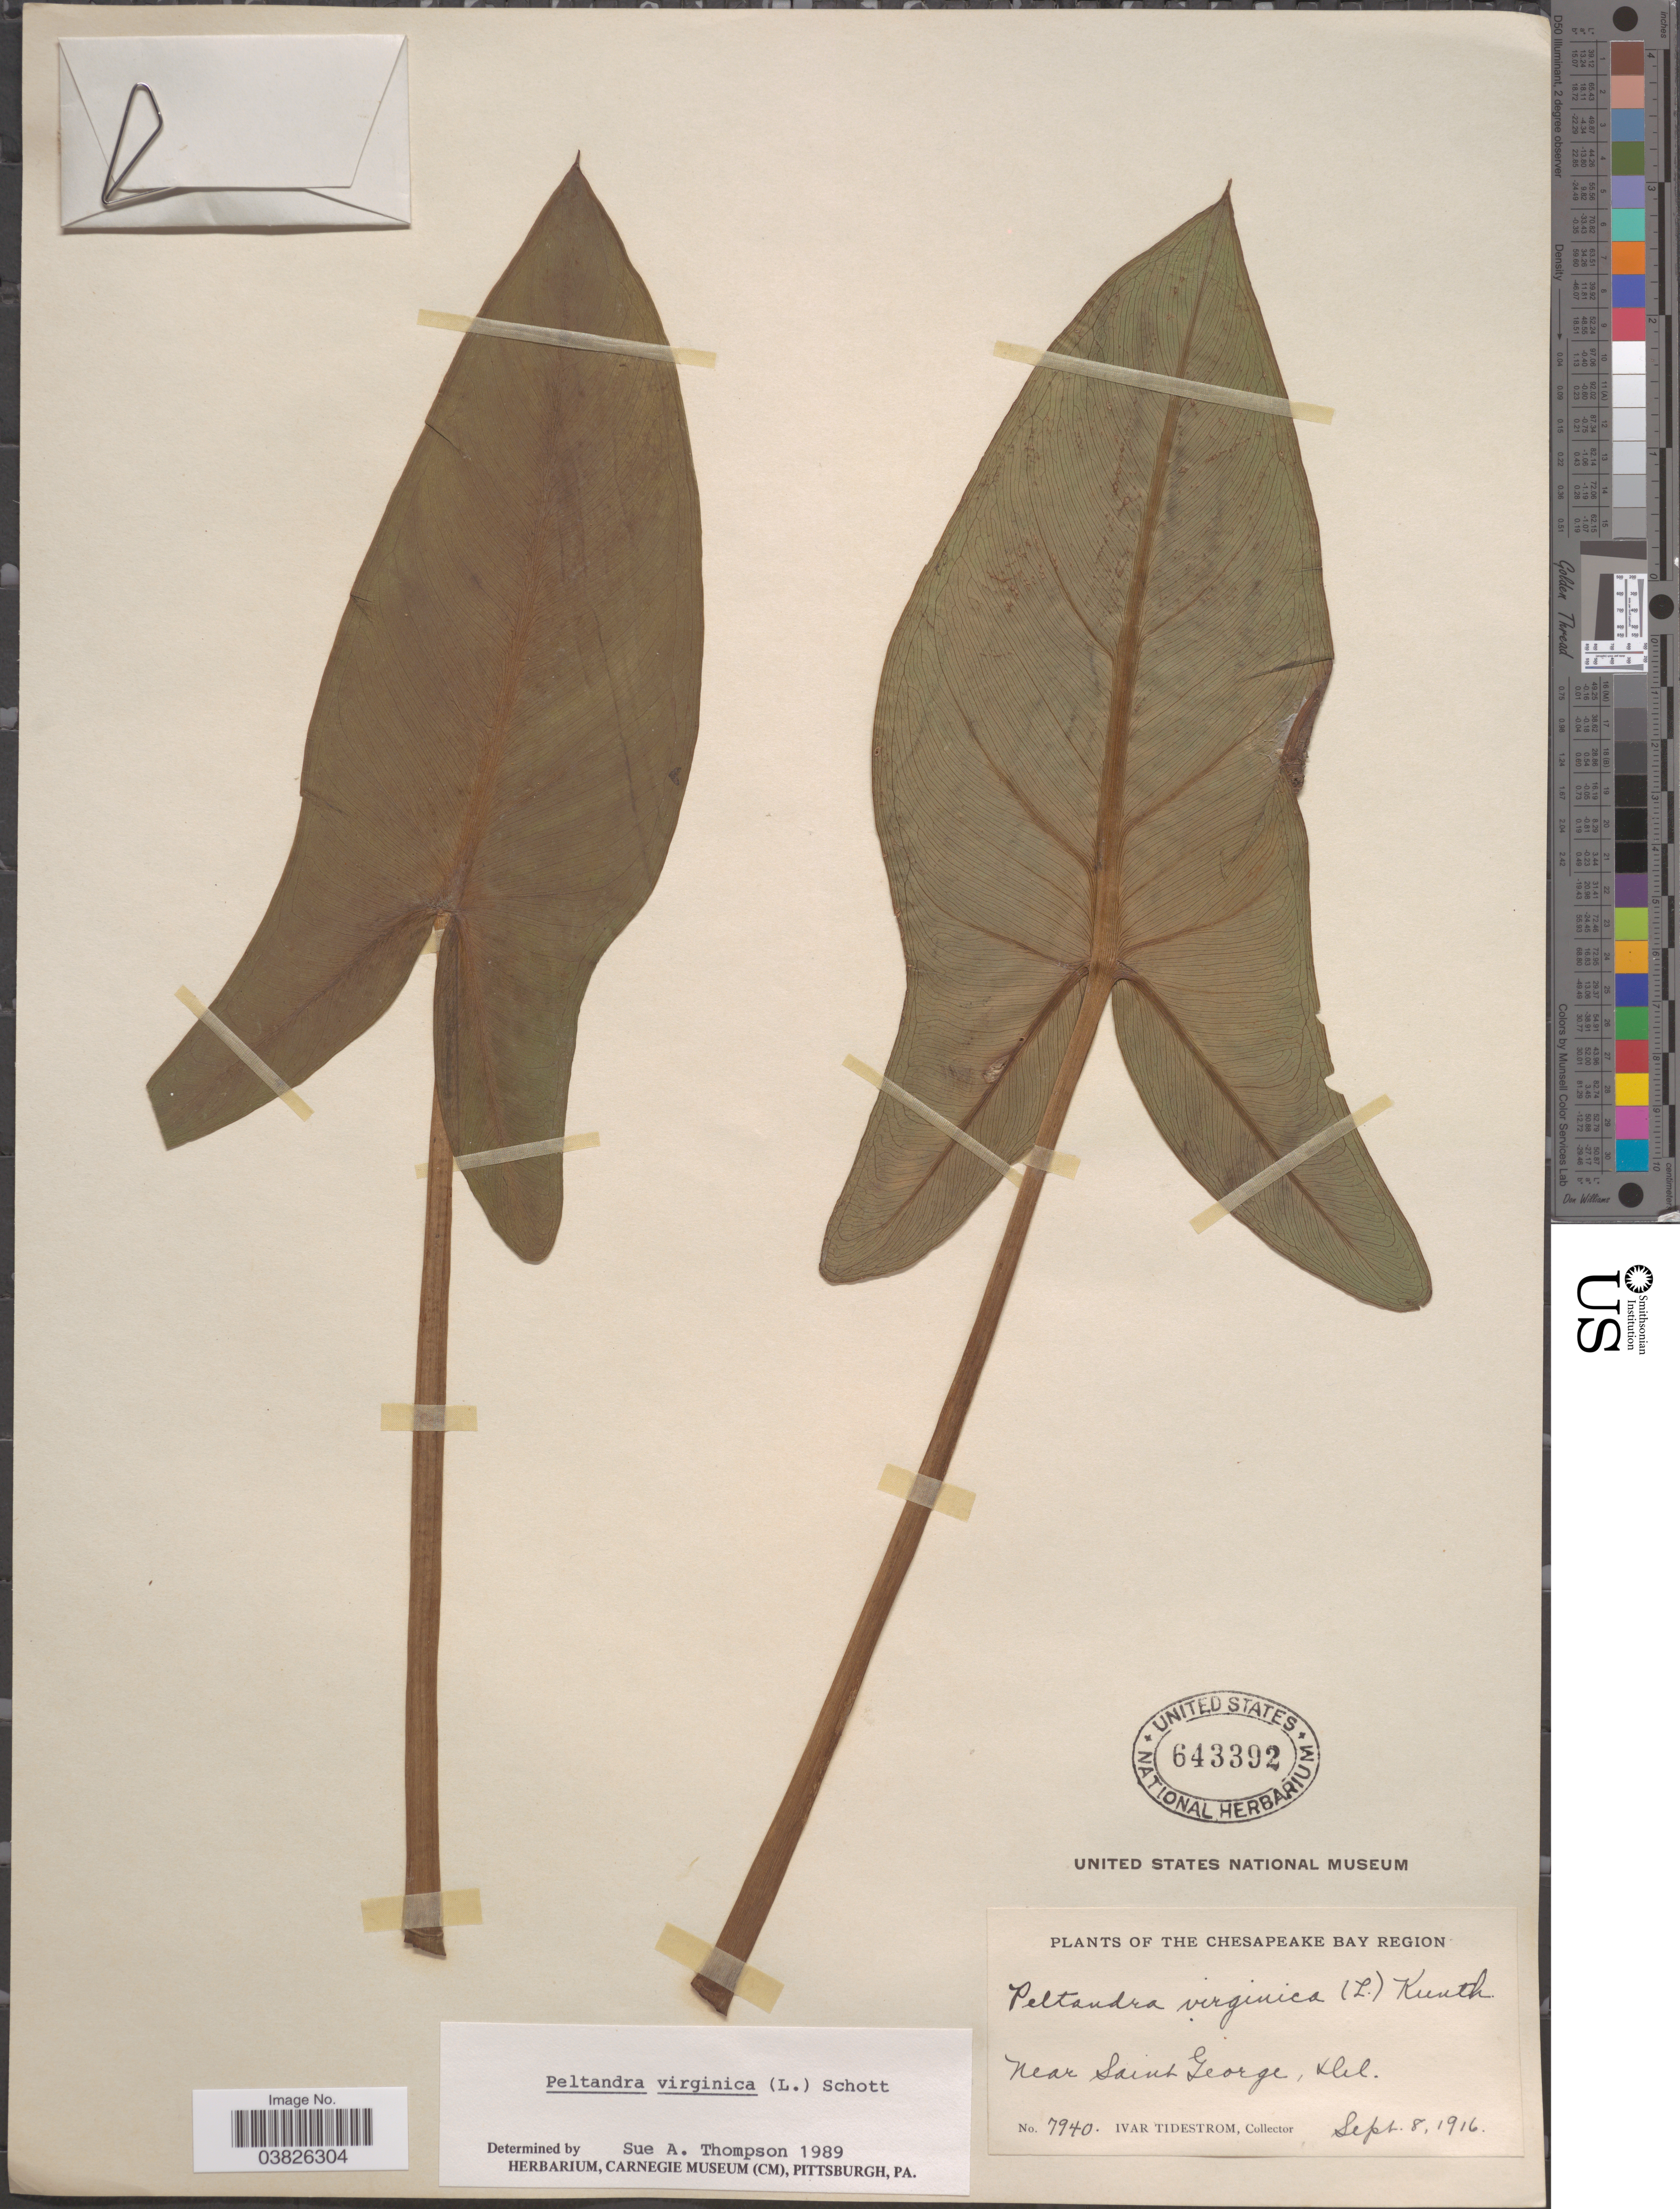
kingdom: Plantae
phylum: Tracheophyta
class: Liliopsida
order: Alismatales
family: Araceae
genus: Peltandra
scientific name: Peltandra virginica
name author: (L.) Schott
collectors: I. F. Tidestrom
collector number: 7940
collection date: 1916-09-08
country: United States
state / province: Delaware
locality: The Chesapeake Bay Region. Near Saint George.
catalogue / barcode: US 643392